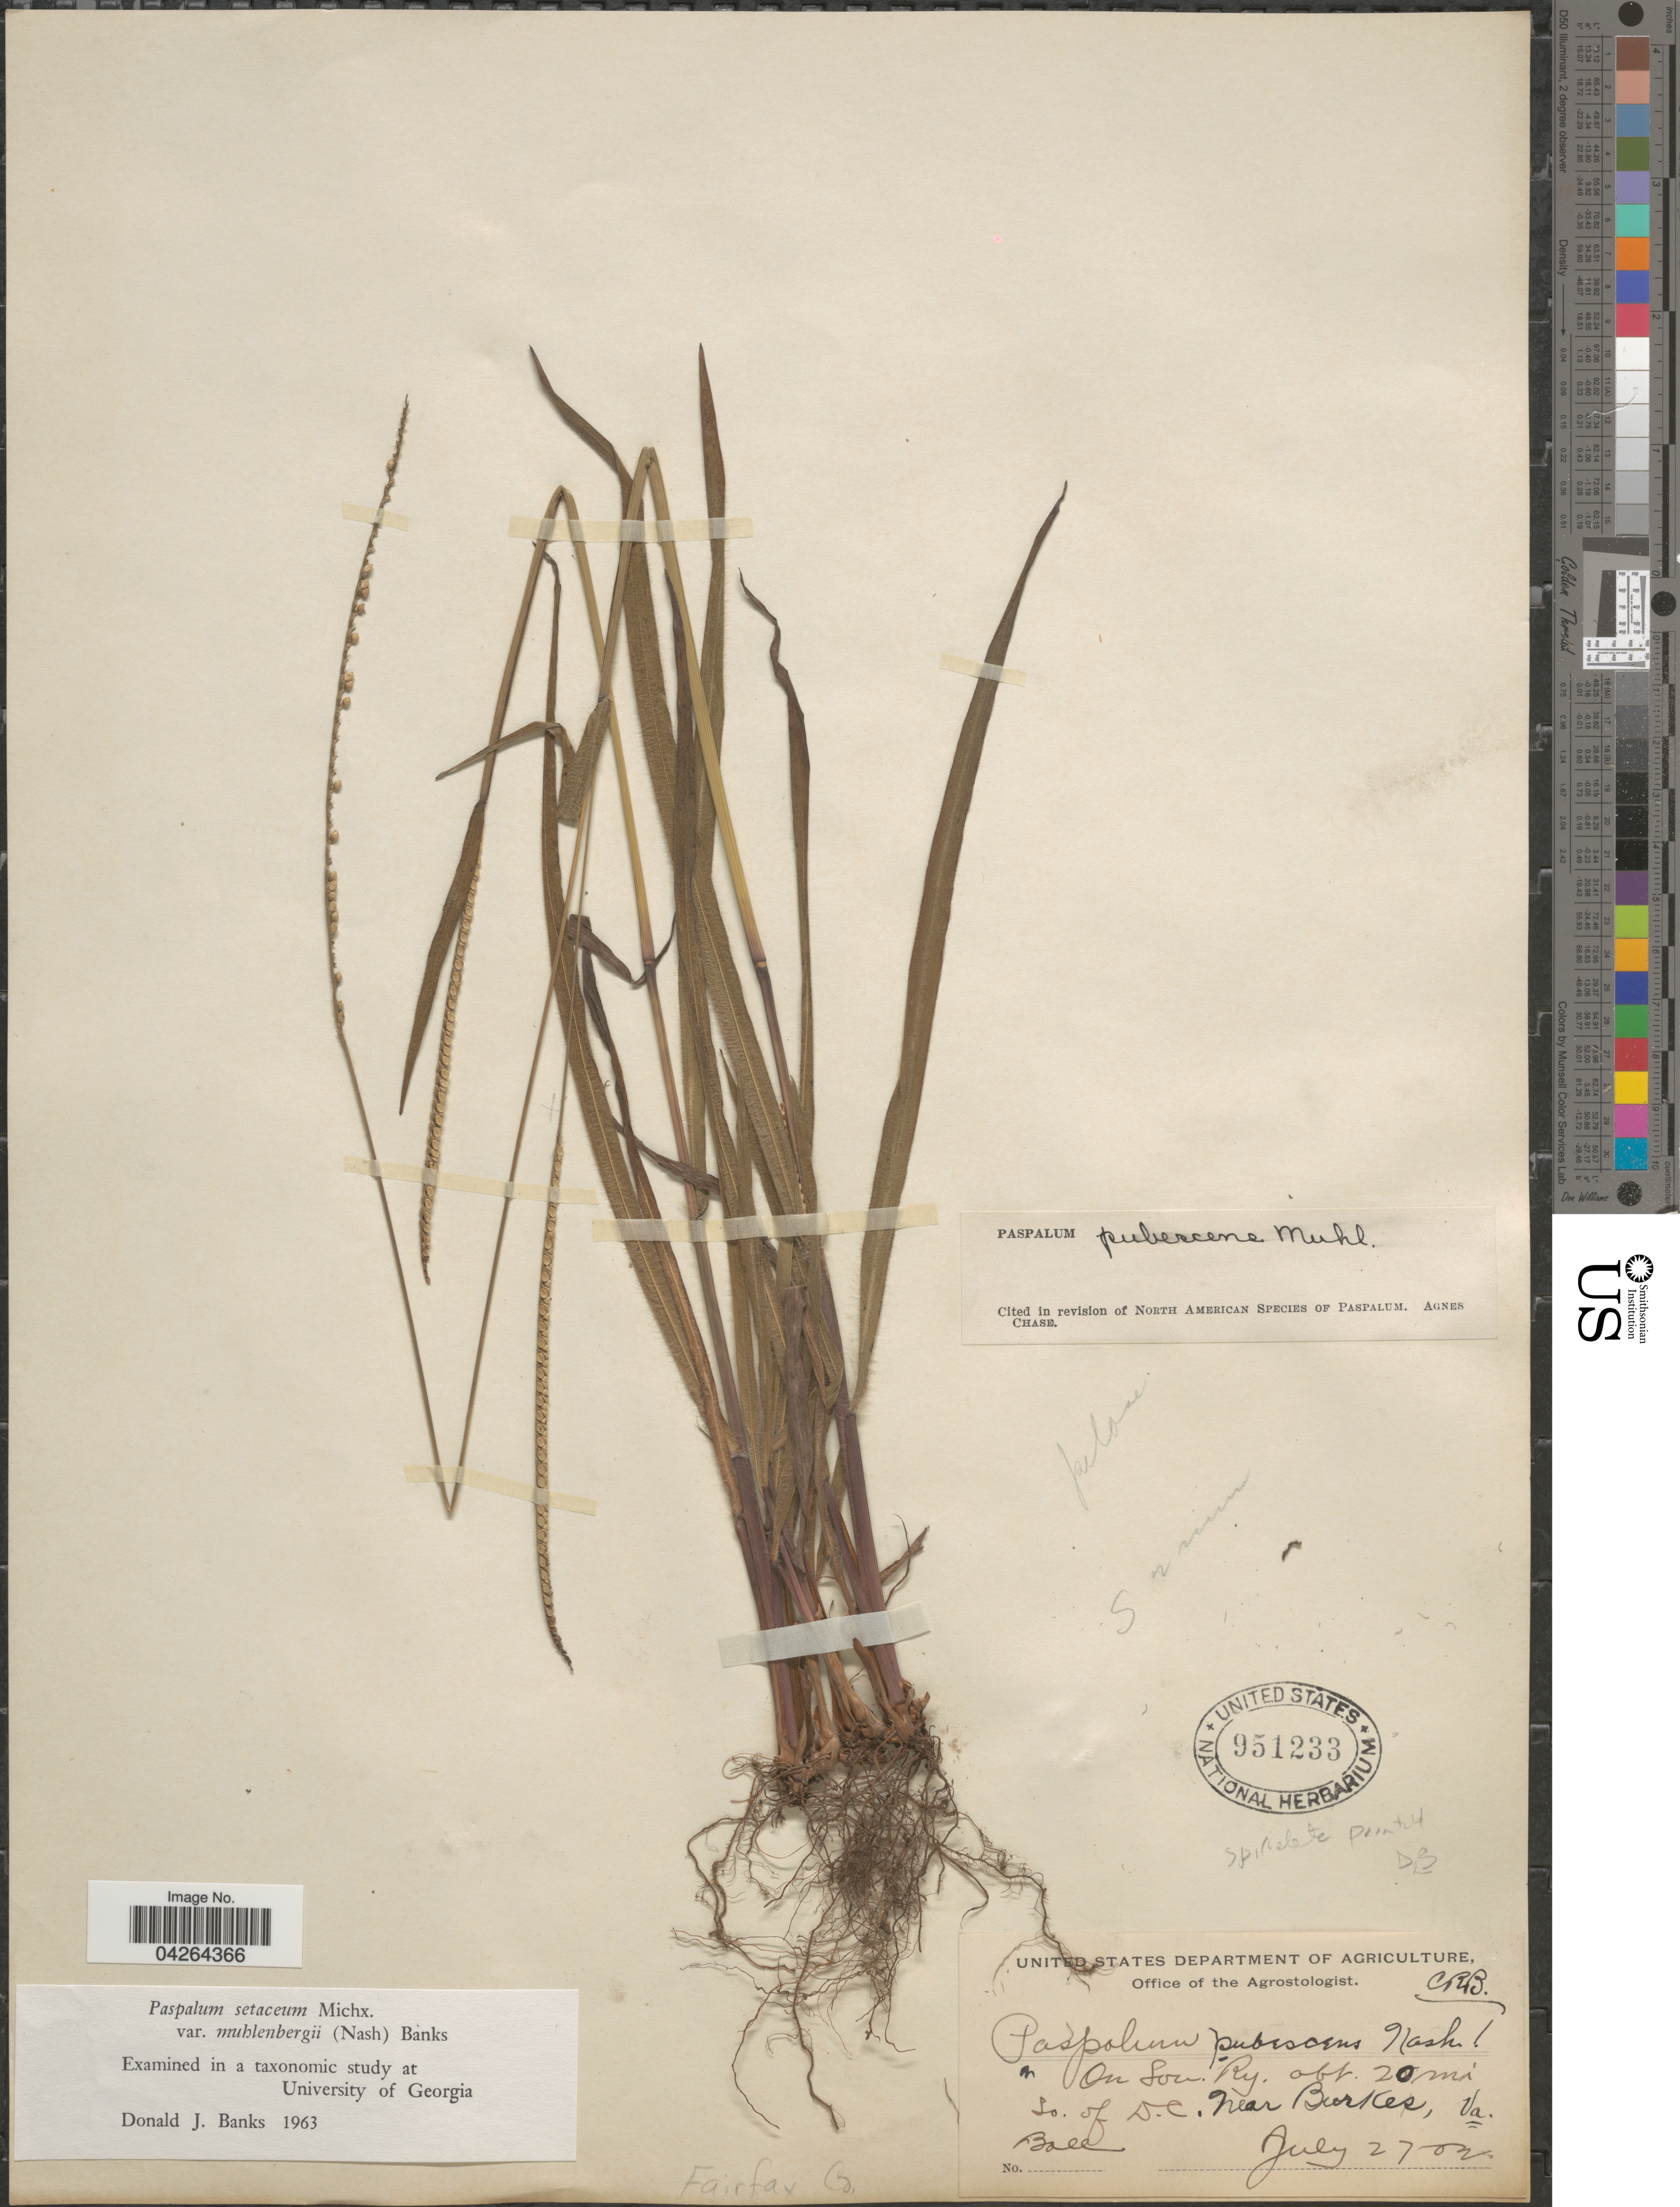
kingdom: Plantae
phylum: Tracheophyta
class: Liliopsida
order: Poales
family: Poaceae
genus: Paspalum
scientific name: Paspalum setaceum var. muhlenbergii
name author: (Nash) D.J. Banks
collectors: -- Ball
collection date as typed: Transcribed d/m/y: 27/7/2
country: United States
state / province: Virginia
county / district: Fairfax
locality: So. of D. C. near Burkes. Fairfax Co.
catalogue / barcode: US 951233